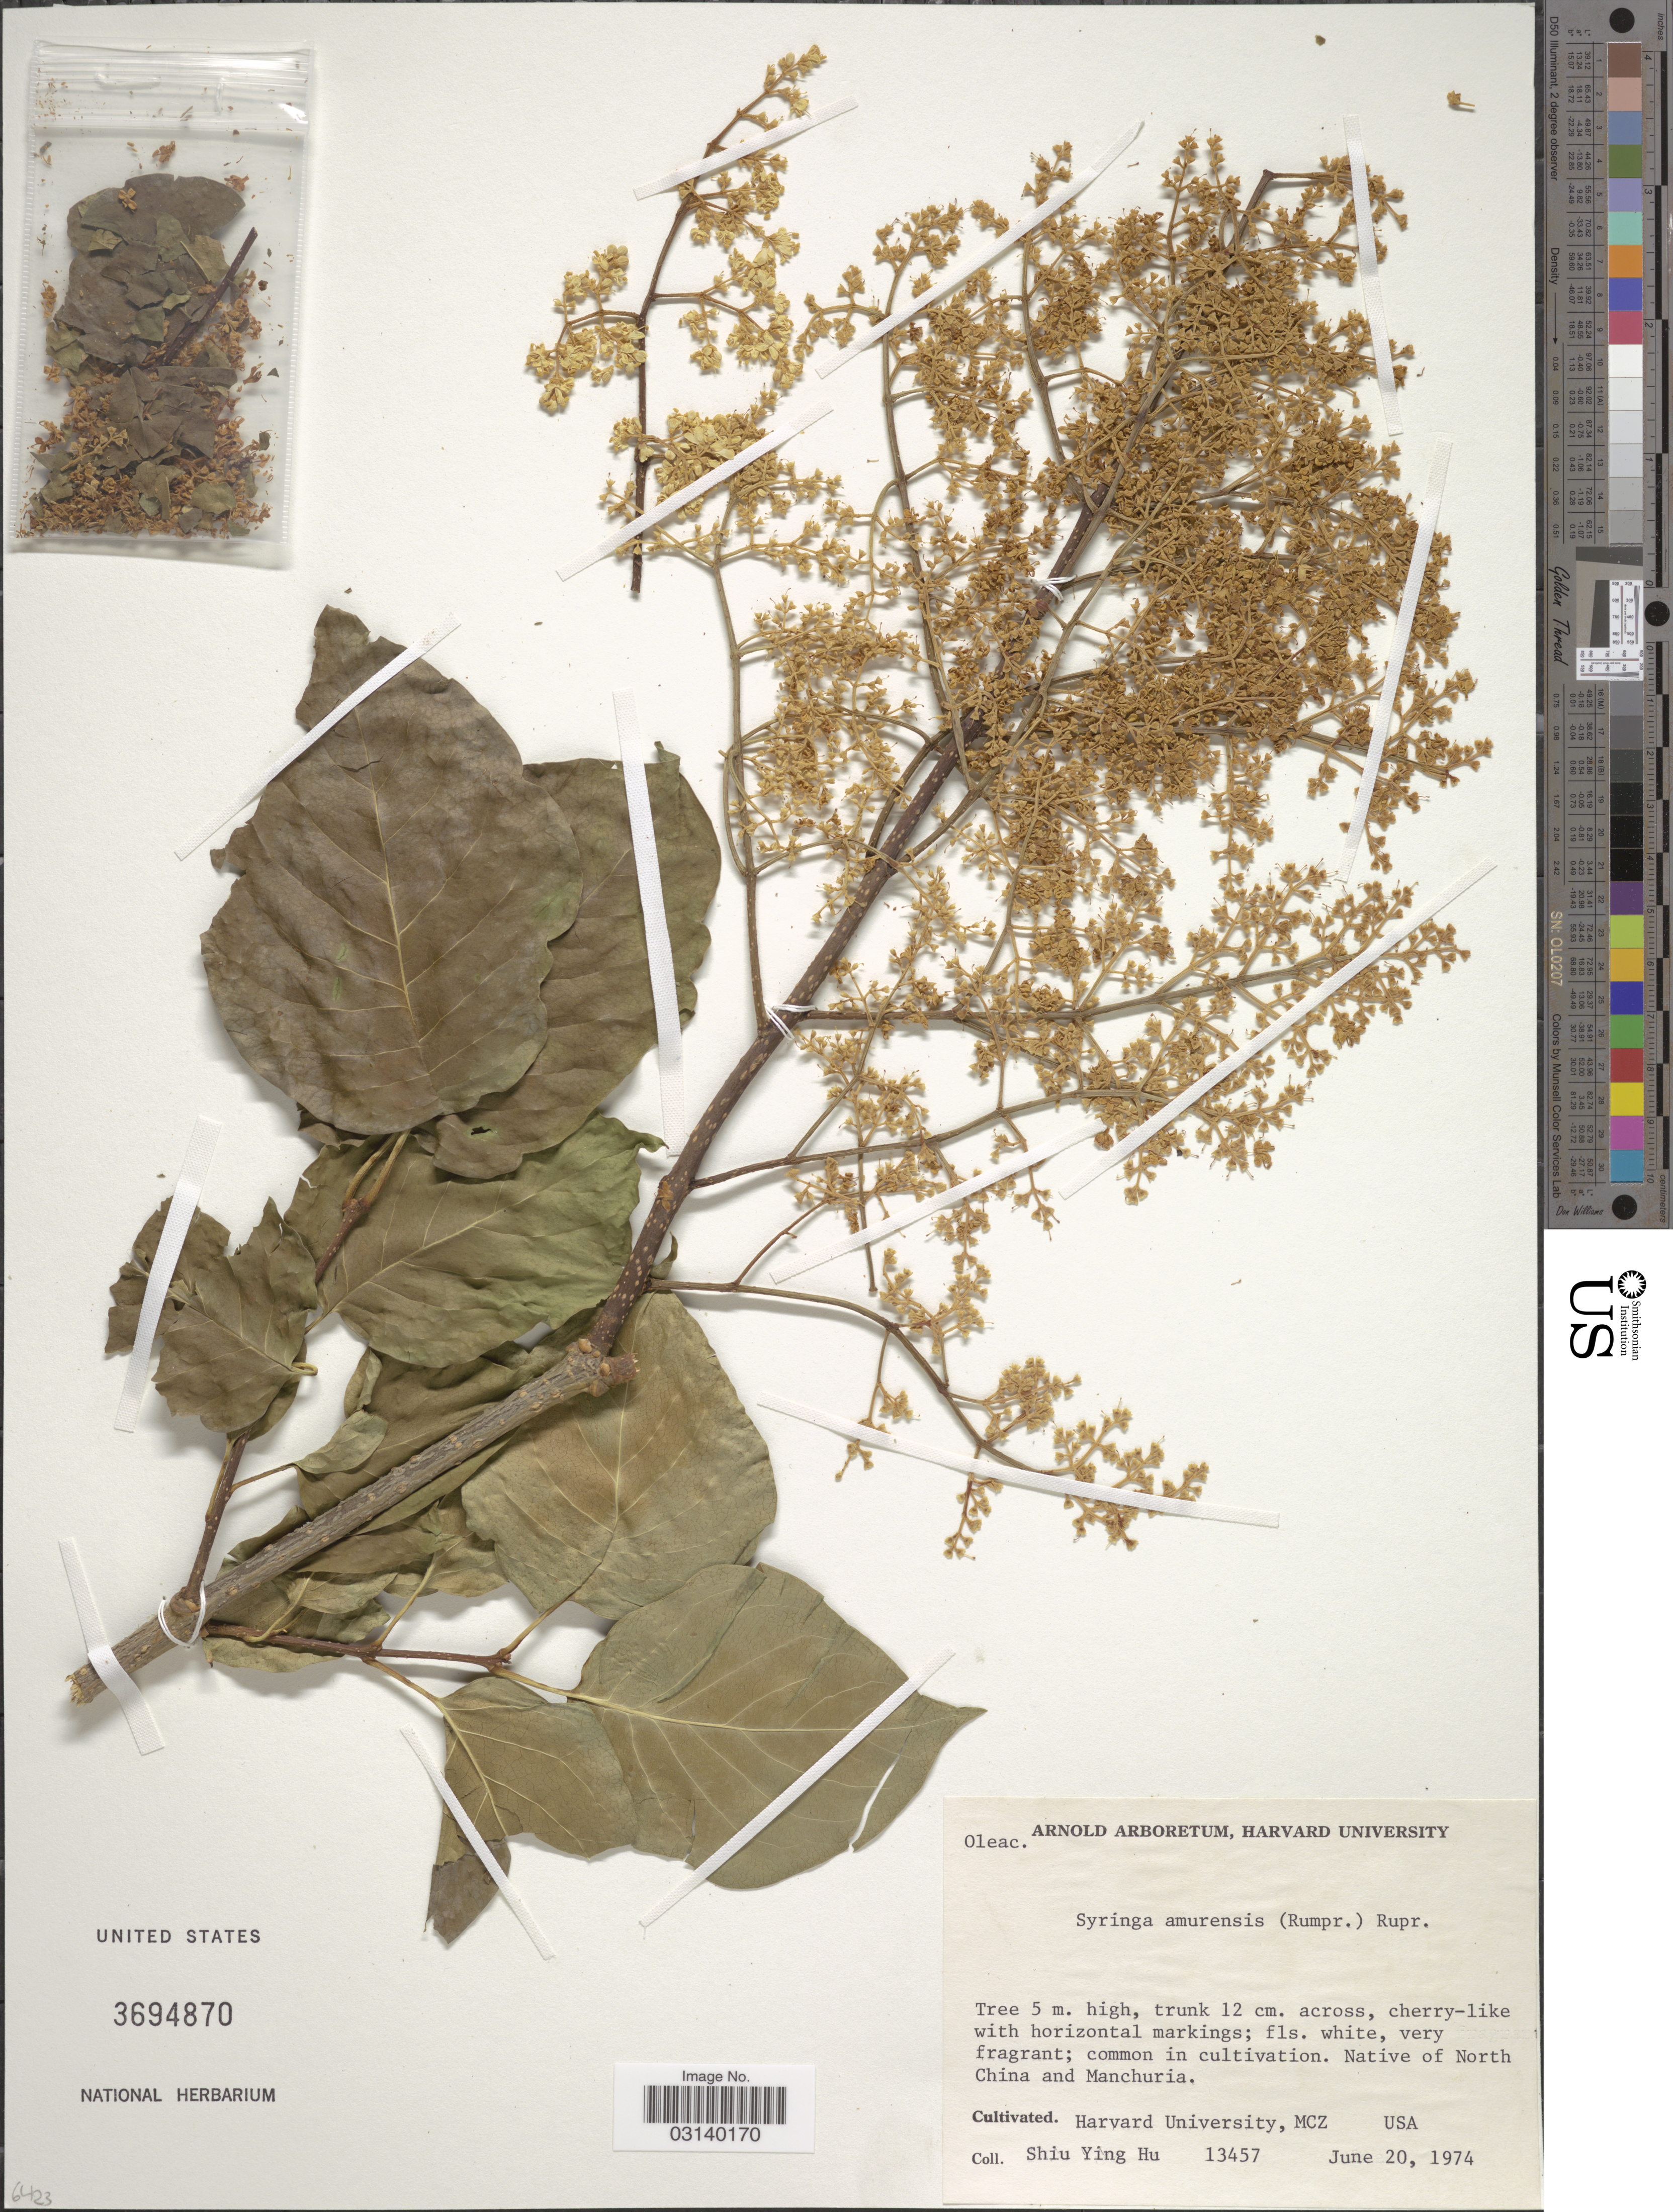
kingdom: Plantae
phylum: Tracheophyta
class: Magnoliopsida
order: Lamiales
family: Oleaceae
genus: Syringa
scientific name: Syringa amurensis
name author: Rupr.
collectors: S. Y. Hu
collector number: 13457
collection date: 1974-06-20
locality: Harvard University, MCZ.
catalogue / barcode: US 3694870